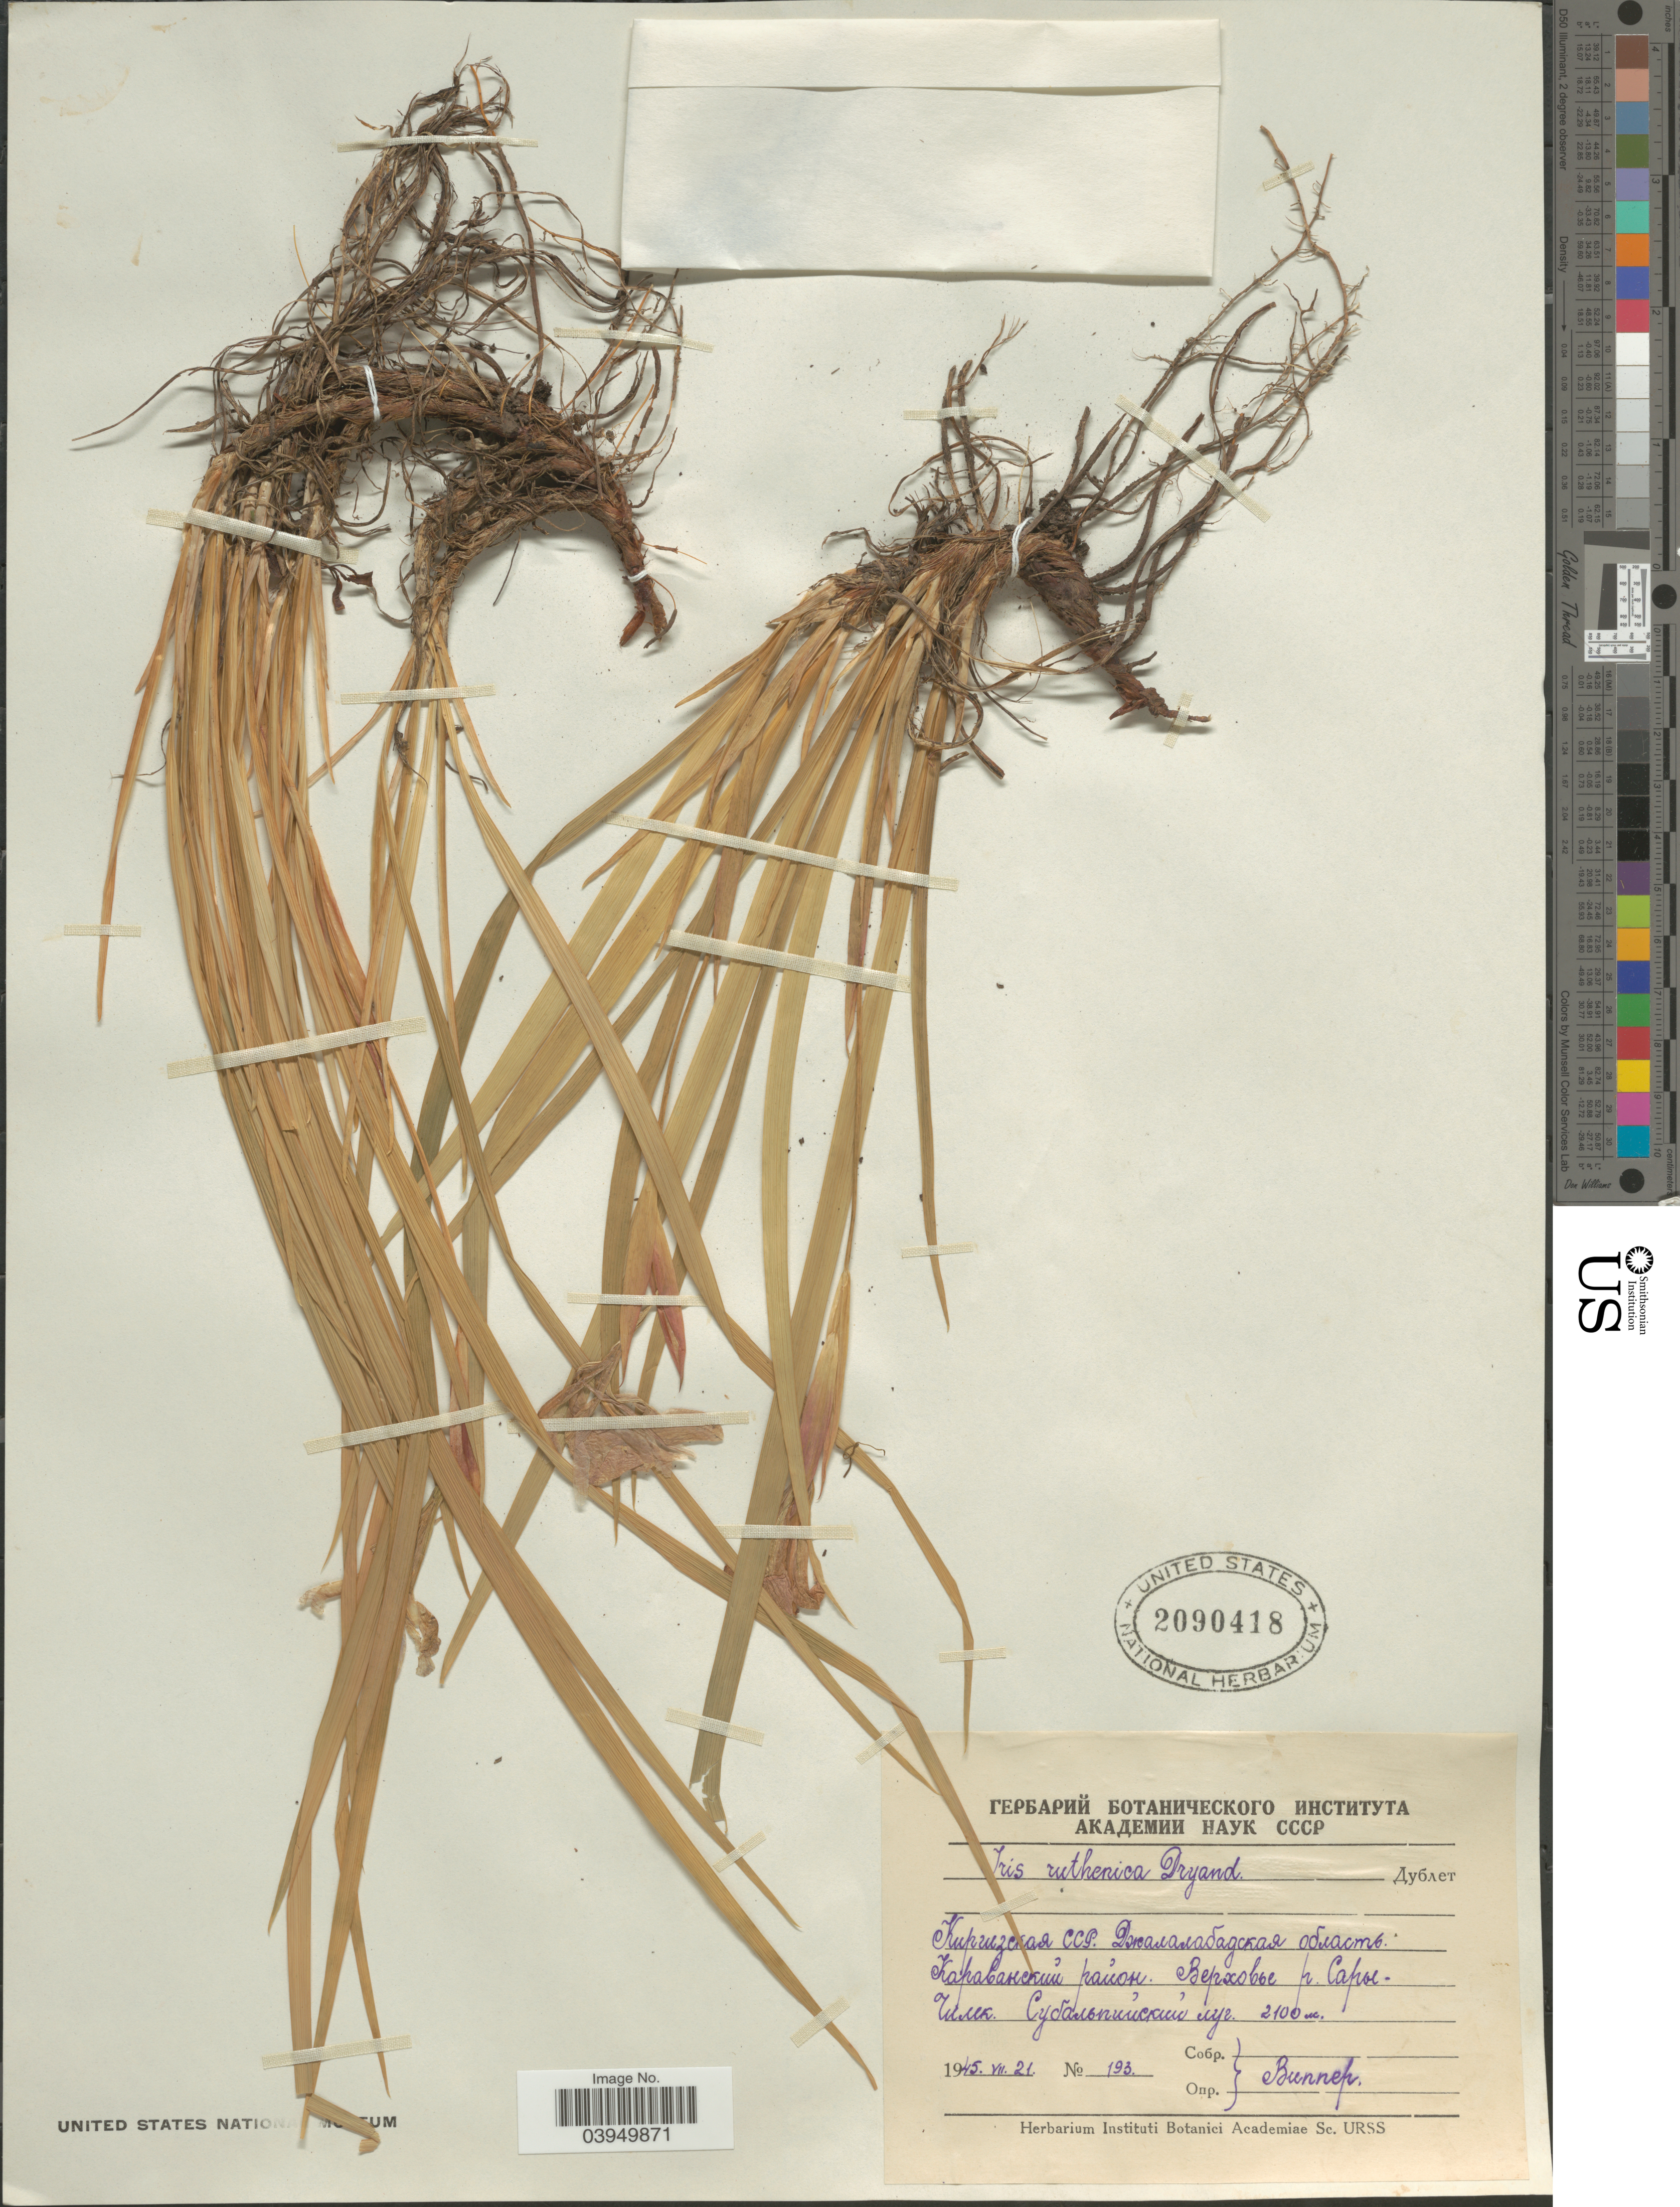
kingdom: Plantae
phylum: Tracheophyta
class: Liliopsida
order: Asparagales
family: Iridaceae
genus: Iris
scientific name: Iris ruthenica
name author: Ker Gawl.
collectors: Vipper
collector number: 193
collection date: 1945-07-21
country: Kyrgyzstan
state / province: Jalal-Abad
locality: Upper of River Sary-Chelek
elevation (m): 2100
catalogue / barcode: US 2090418